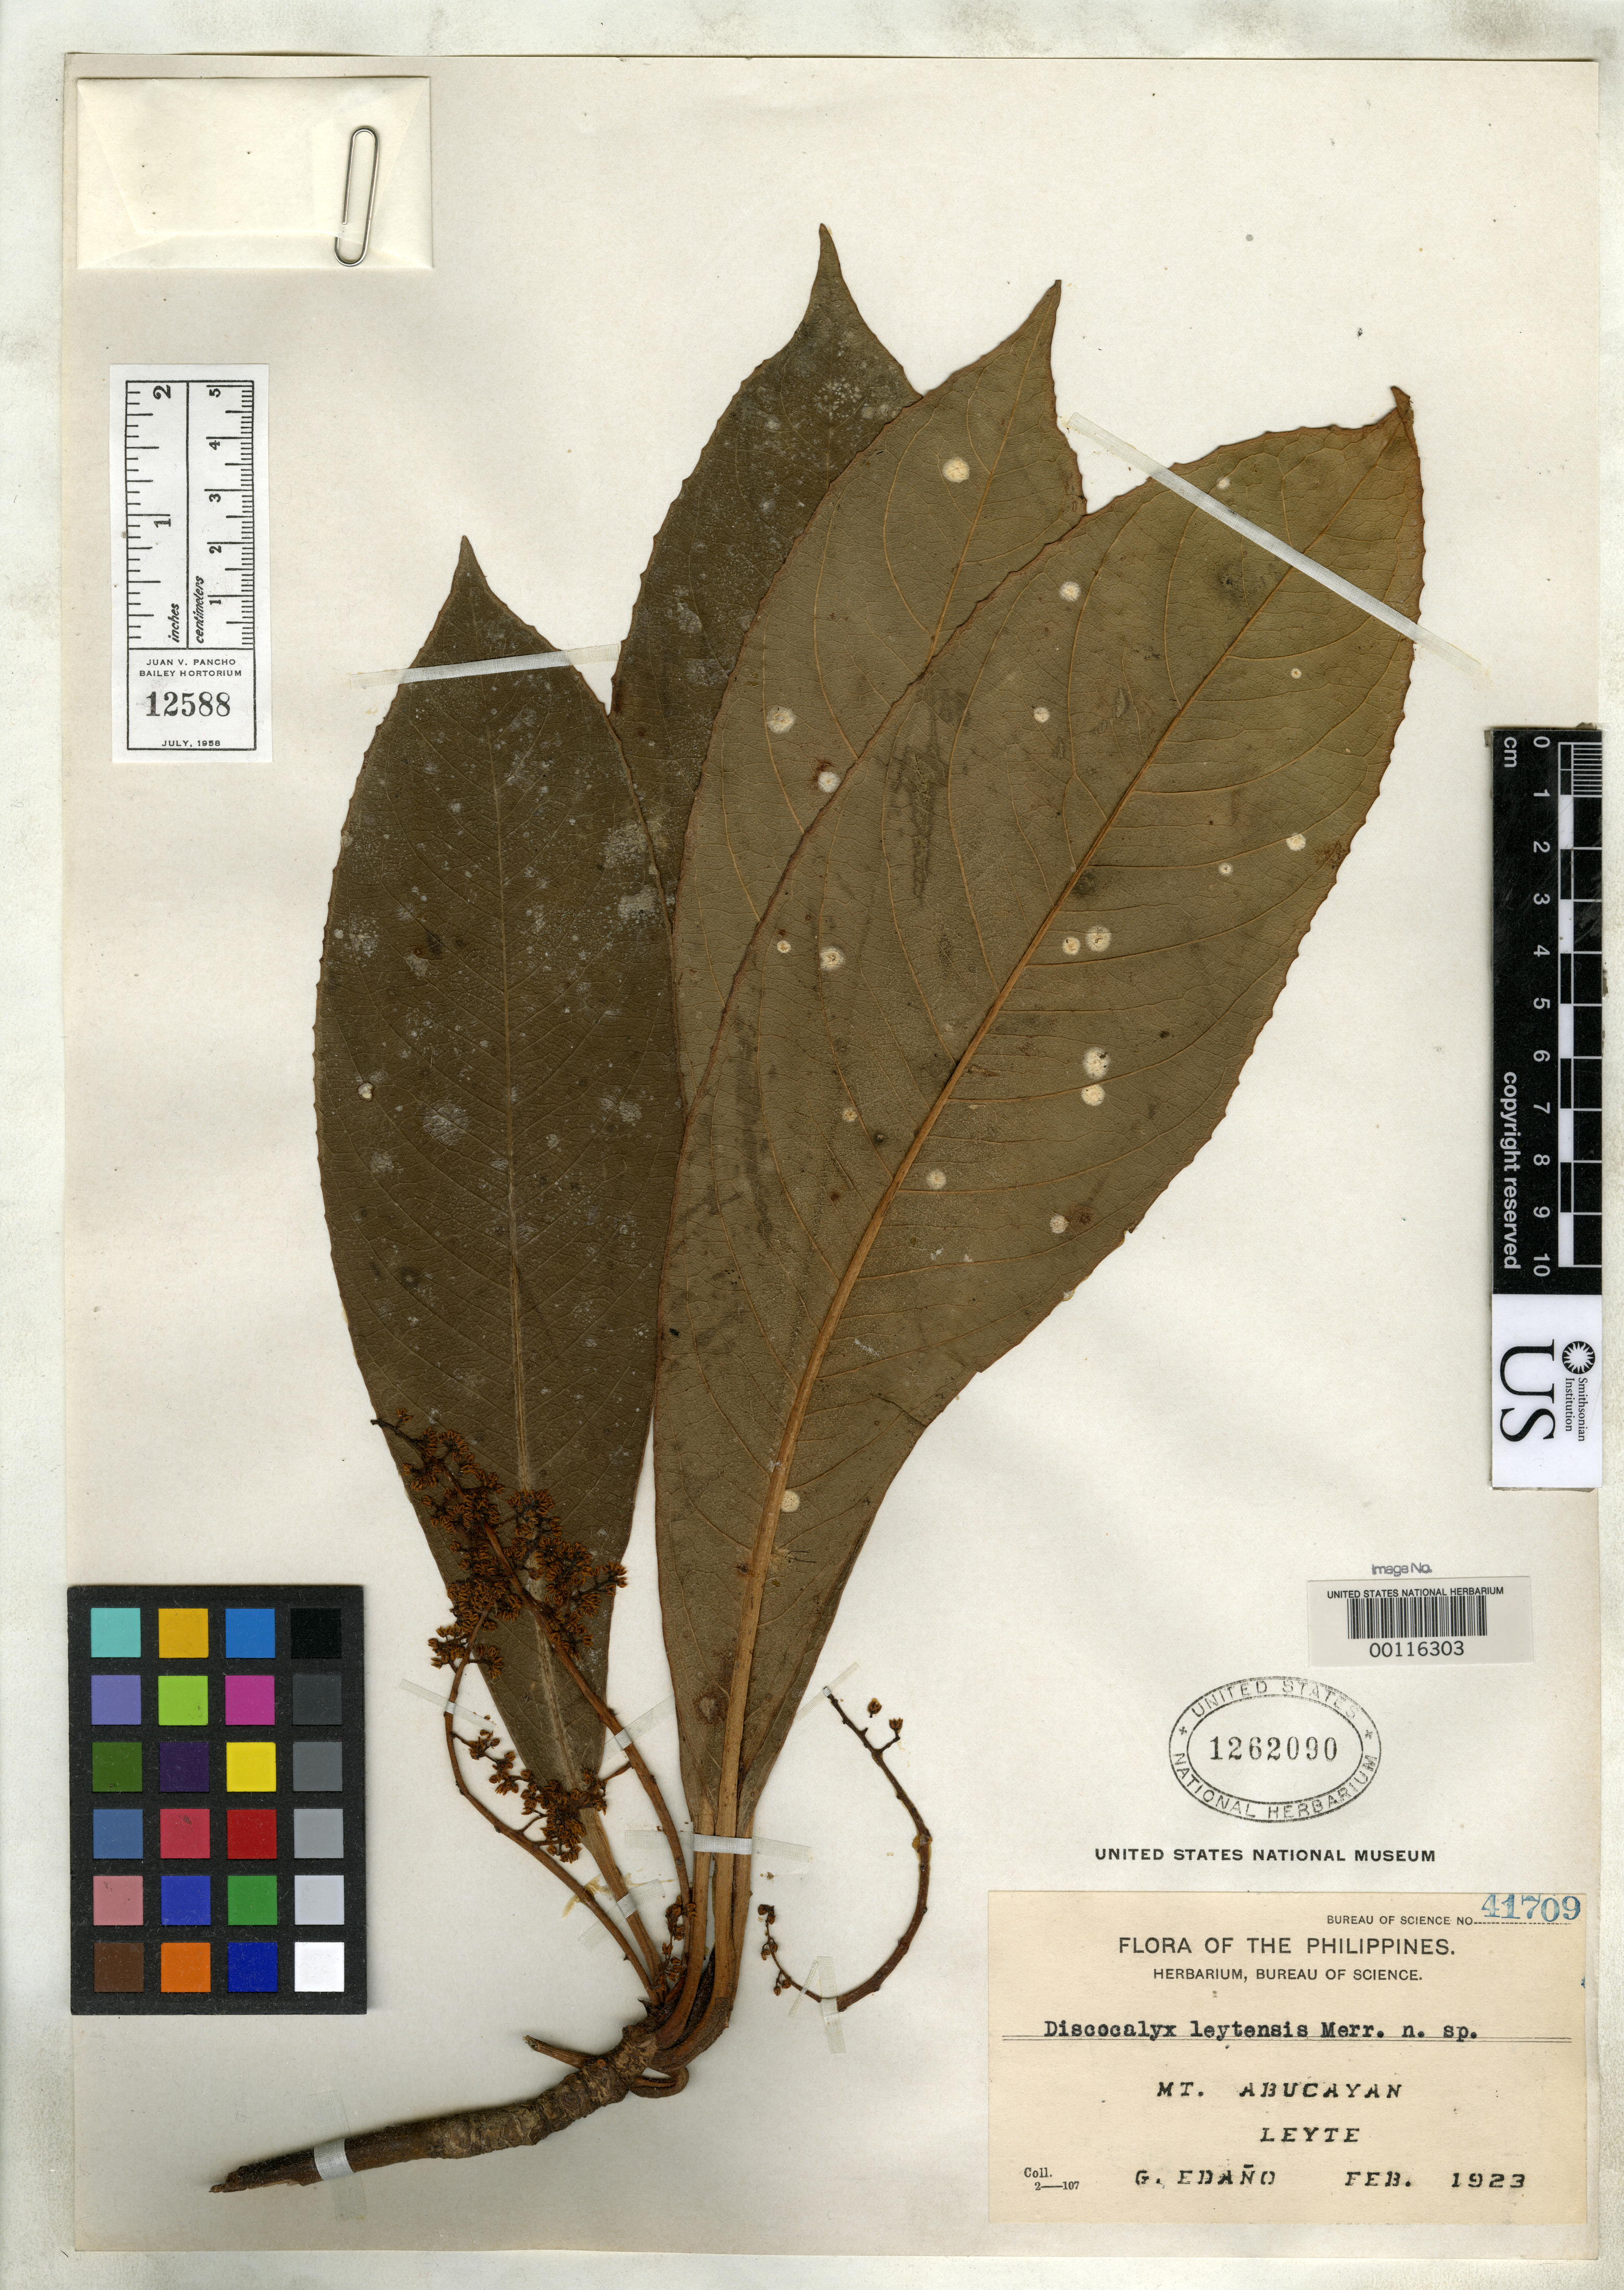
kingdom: Plantae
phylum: Tracheophyta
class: Magnoliopsida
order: Ericales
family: Primulaceae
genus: Discocalyx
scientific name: Discocalyx leytensis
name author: Merr.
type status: Isotype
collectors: G. E. Edaño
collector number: Bur. Sci. 41709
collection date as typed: Feb 1923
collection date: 1923-02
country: Philippines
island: Leyte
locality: Mt. Abucayan.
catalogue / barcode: US 1262090